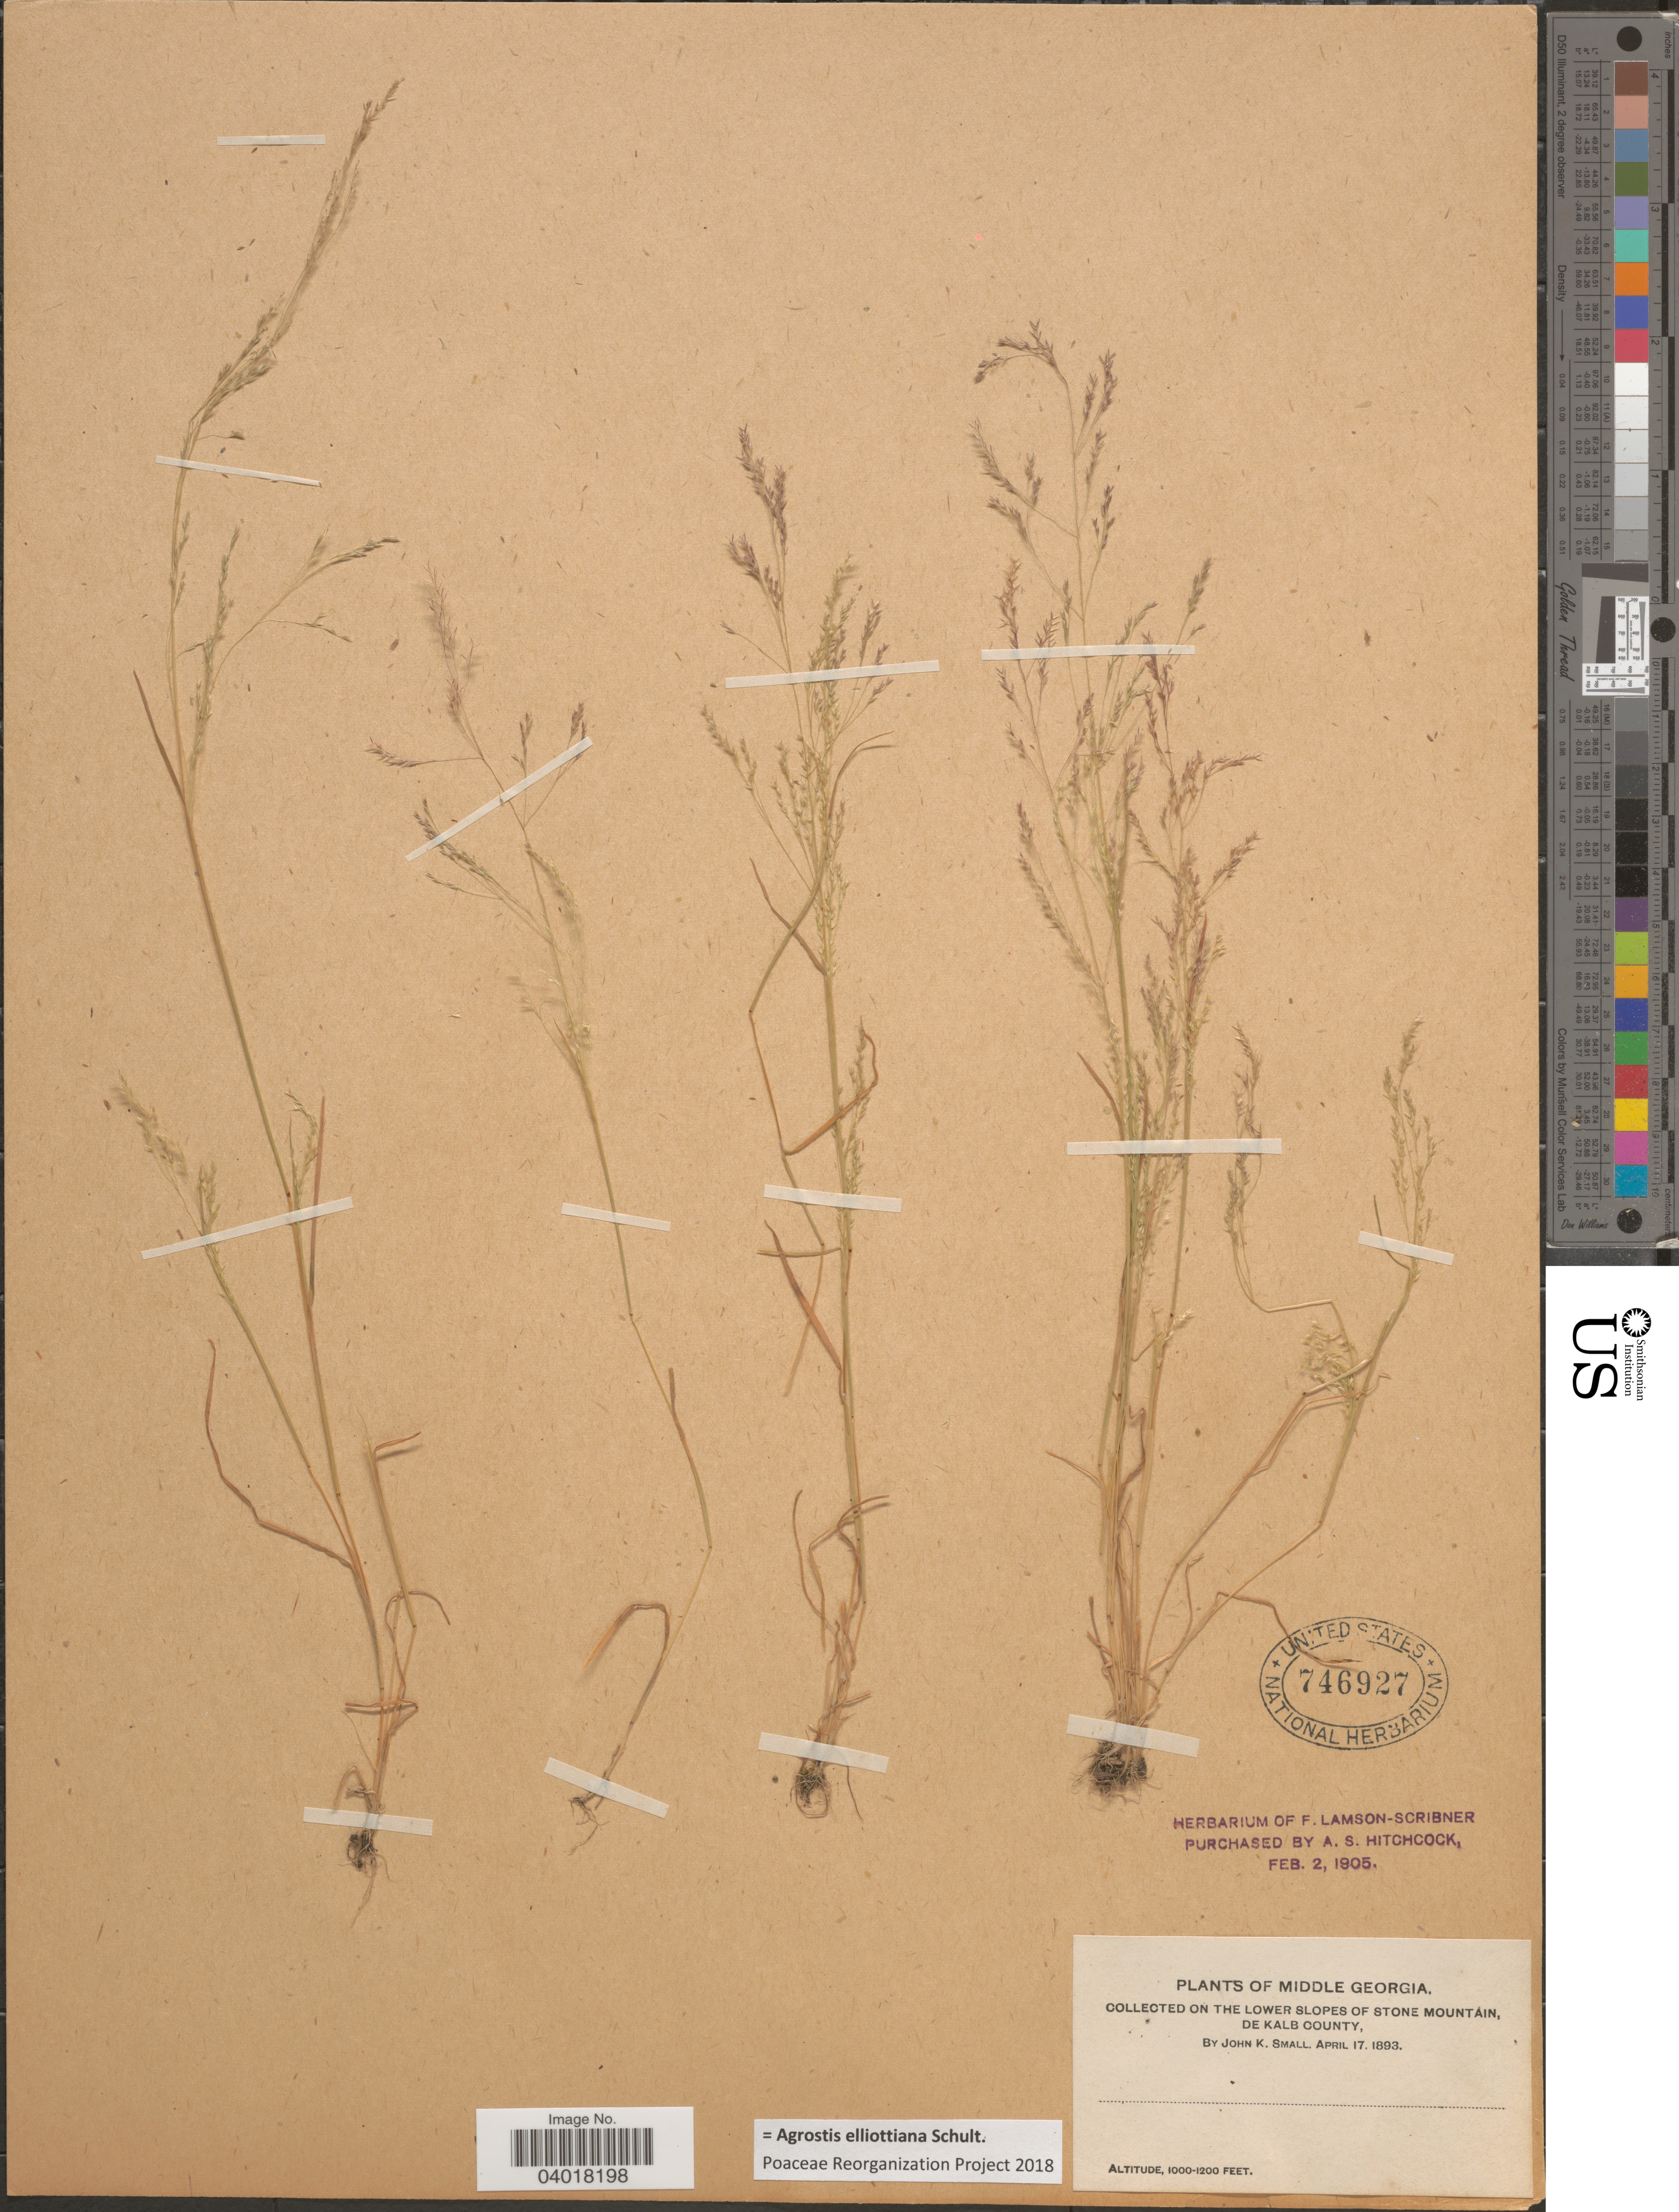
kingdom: Plantae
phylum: Tracheophyta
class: Liliopsida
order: Poales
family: Poaceae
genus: Agrostis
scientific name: Agrostis elliottiana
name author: Schult.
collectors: J. K. Small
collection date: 1893-04-17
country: United States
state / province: Georgia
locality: Middle Georgia. On the lower slopes of Stone Mountain, De Kalb County.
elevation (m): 305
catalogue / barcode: US 746927